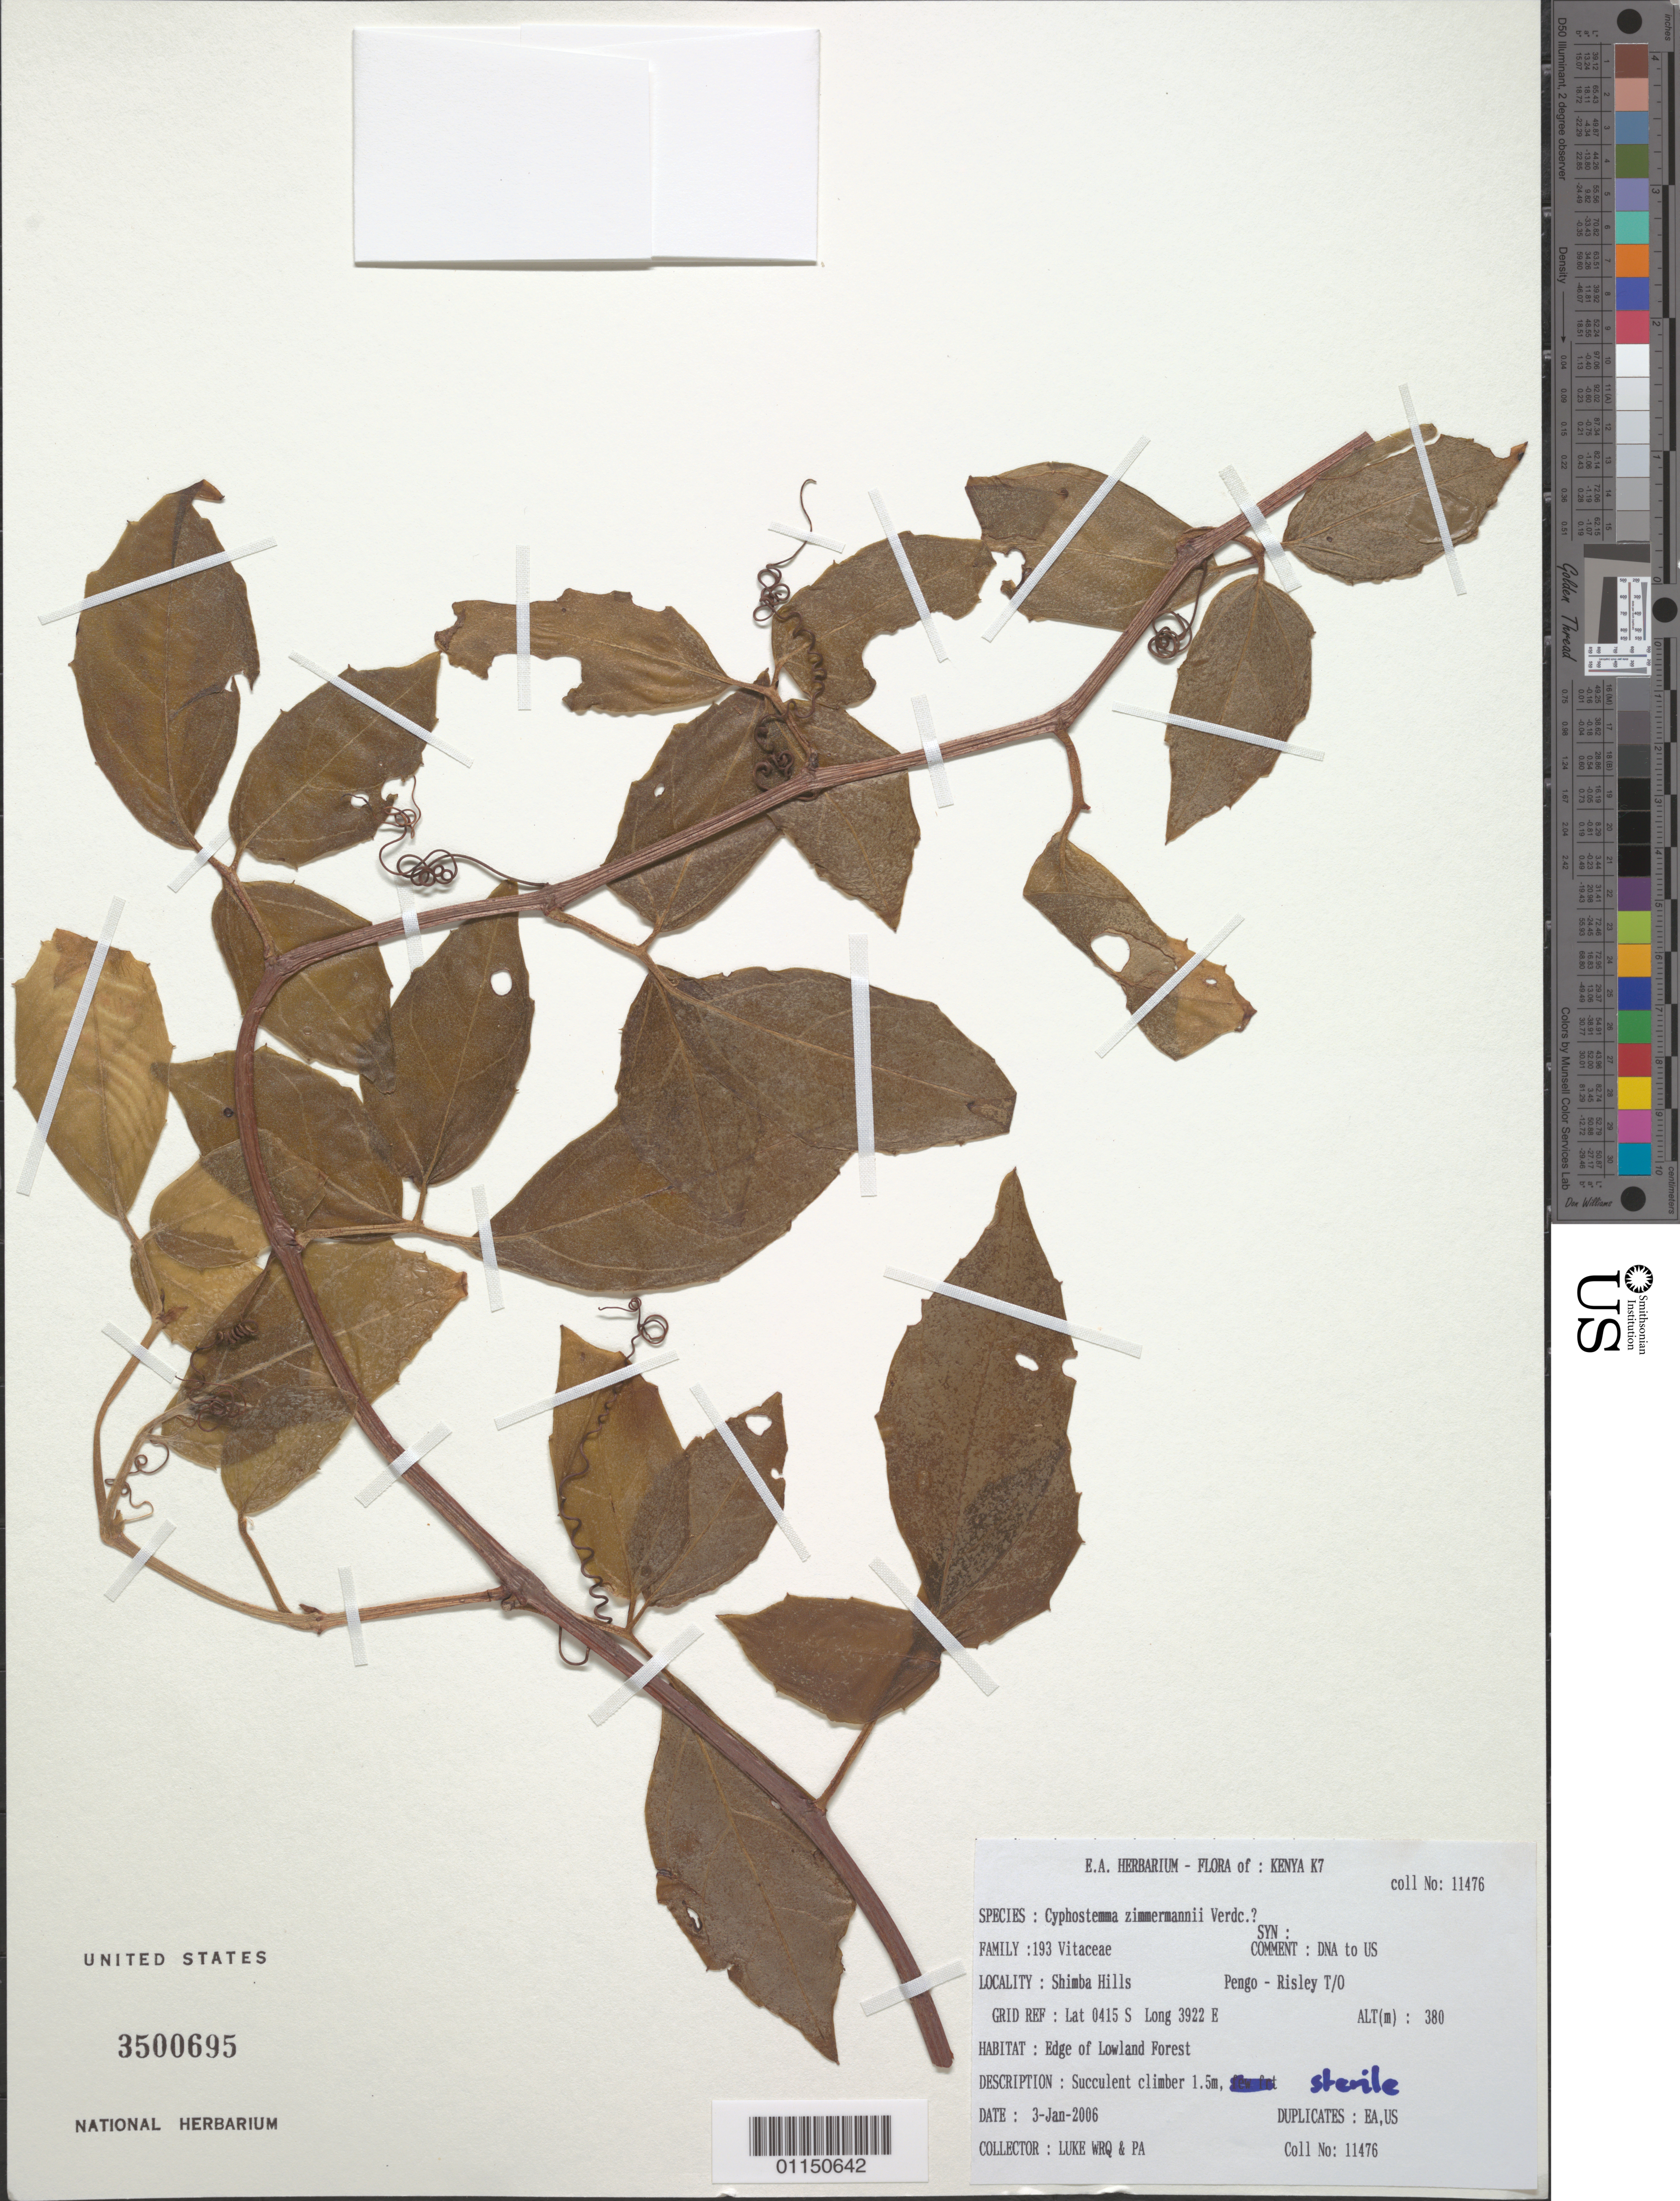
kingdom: Plantae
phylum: Tracheophyta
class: Magnoliopsida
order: Vitales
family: Vitaceae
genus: Cyphostemma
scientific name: Cyphostemma zimmermannii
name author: Verdc.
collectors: Q. Luke & P. Luke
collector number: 11476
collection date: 2006-01-03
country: Kenya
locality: Shimba Hills. Pengo - Risley T/O.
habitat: Edge of Lowland Forest. Succulent climber.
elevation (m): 380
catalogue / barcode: US 3500695